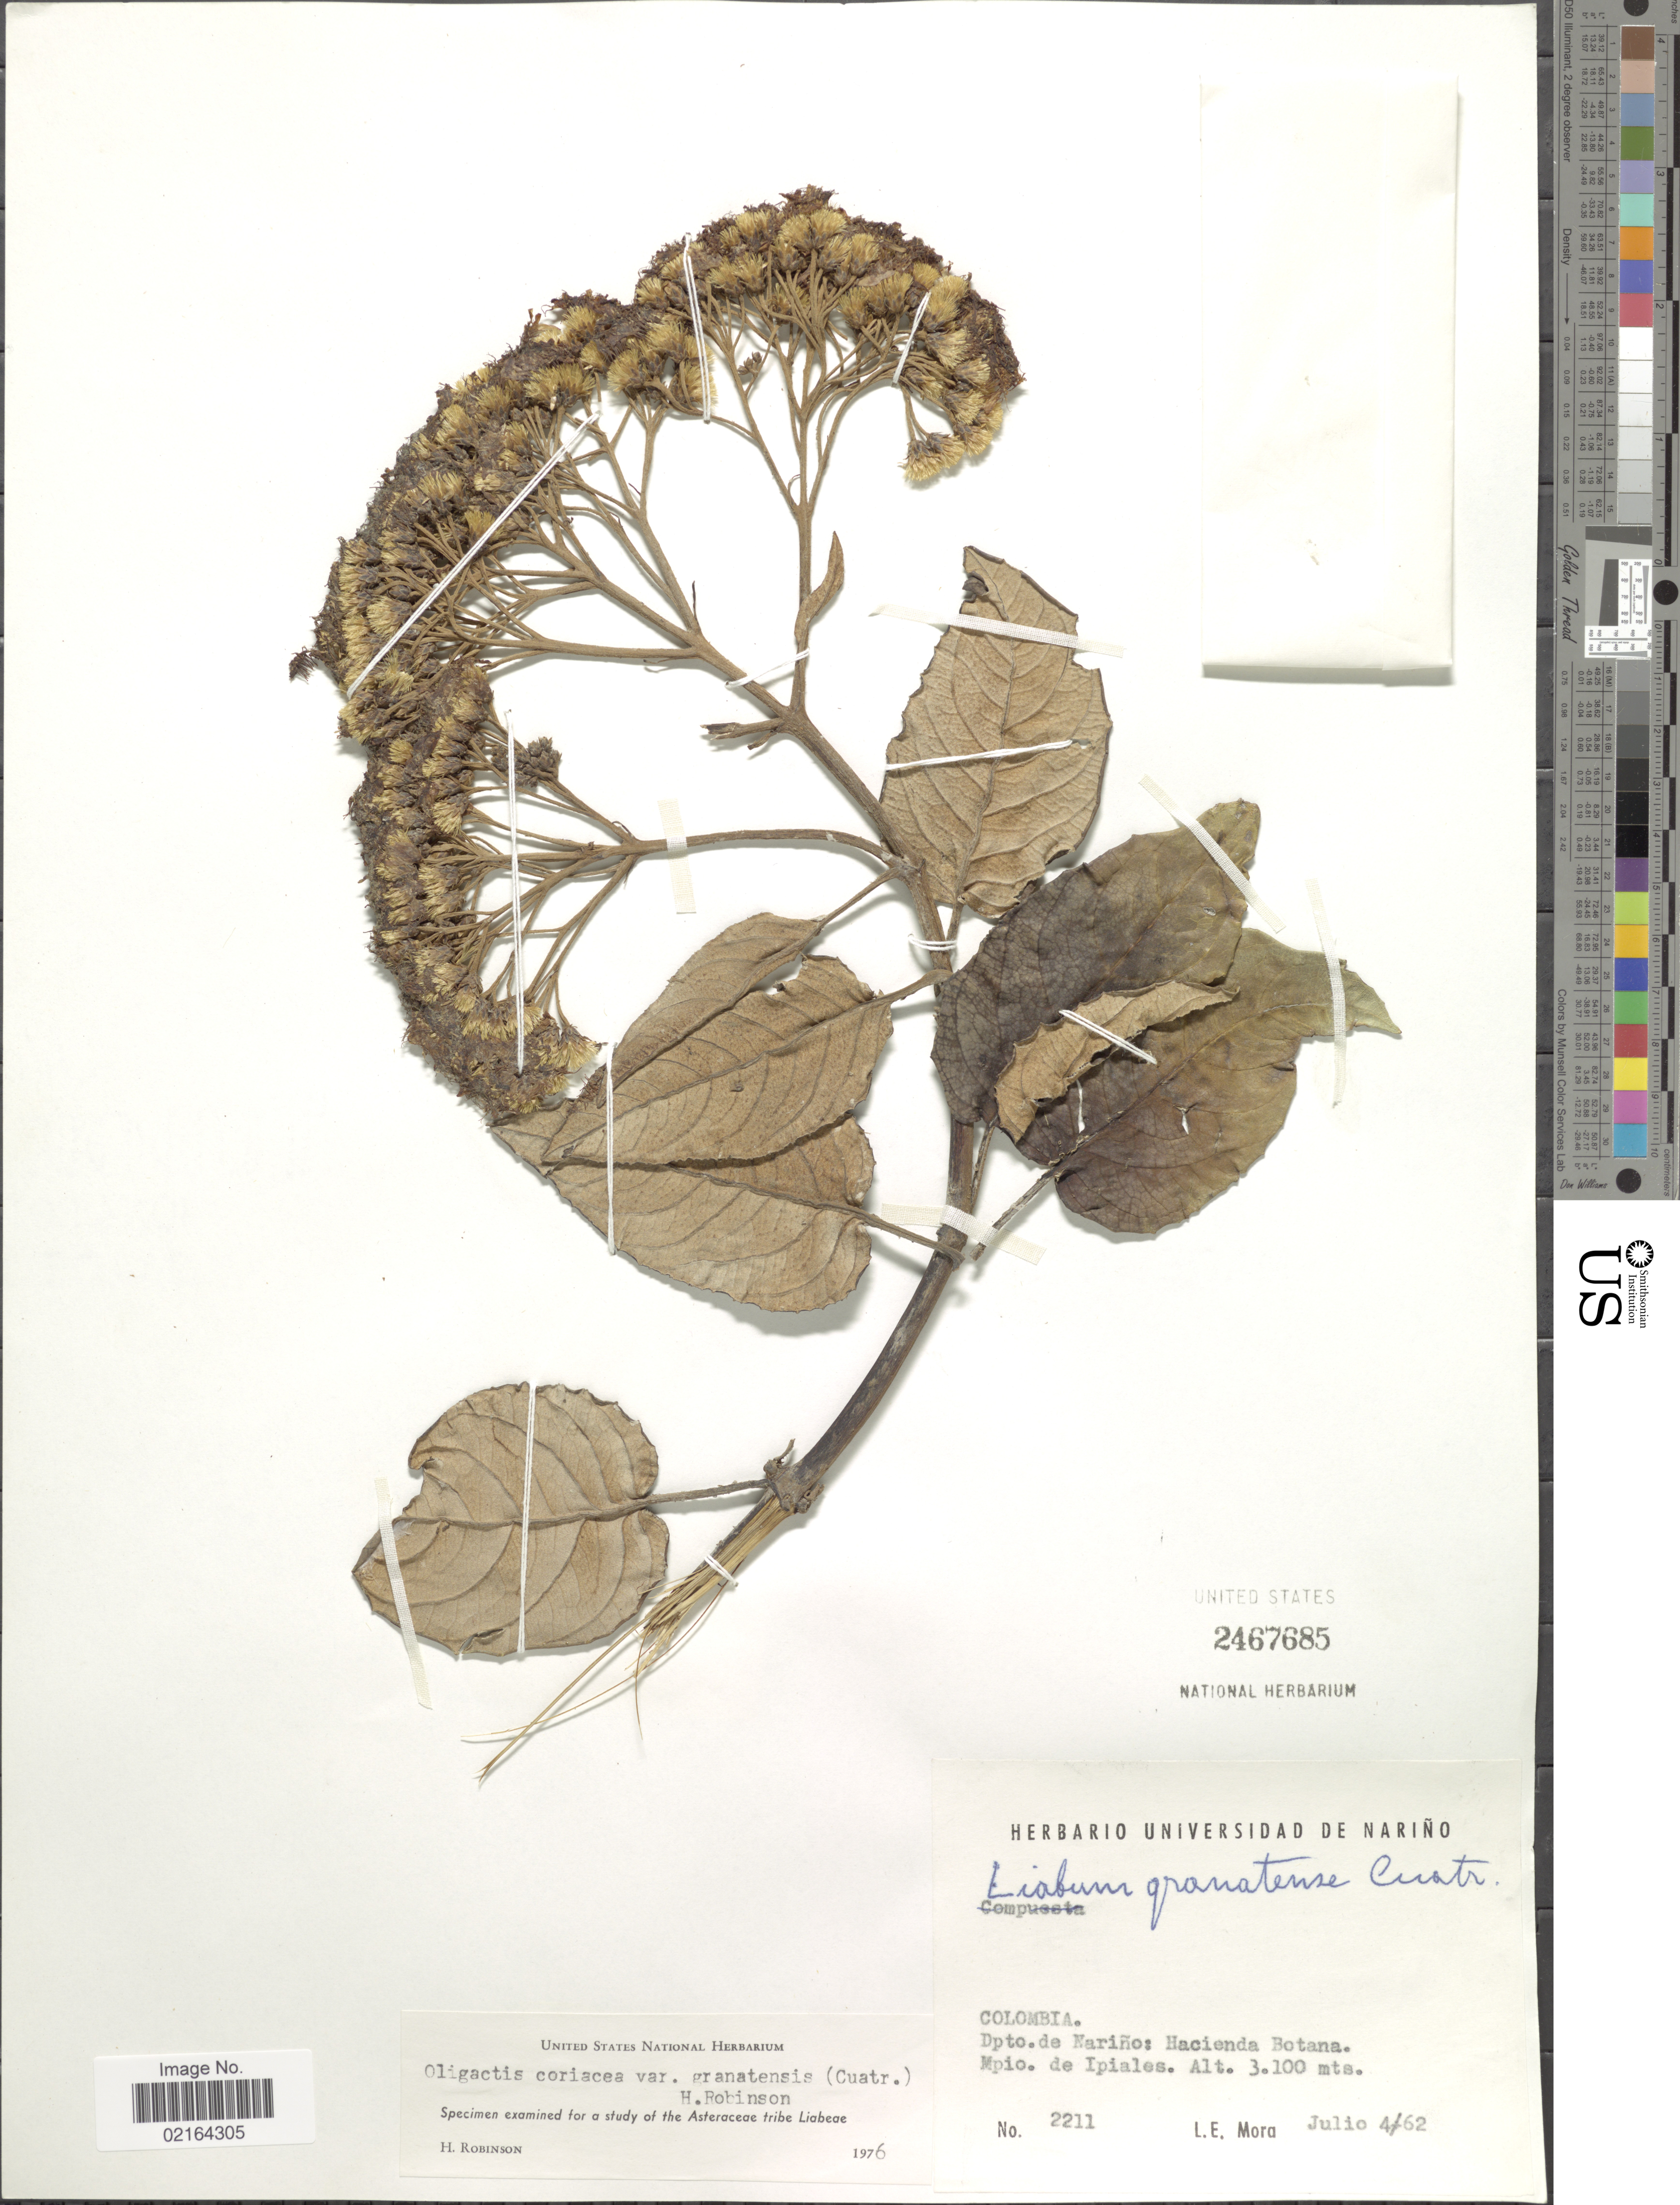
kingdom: Plantae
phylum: Tracheophyta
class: Magnoliopsida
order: Asterales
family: Asteraceae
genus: Sampera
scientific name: Sampera coriacea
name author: (Hieron.) V.A. Funk & H. Rob.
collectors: L. Mora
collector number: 2211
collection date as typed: Transcribed d/m/y: 4/7/62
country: Colombia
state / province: Nariño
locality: Dpto. de Narino: Hacienda Botana, Mpio de Ipiales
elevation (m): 3100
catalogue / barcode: US 2467685